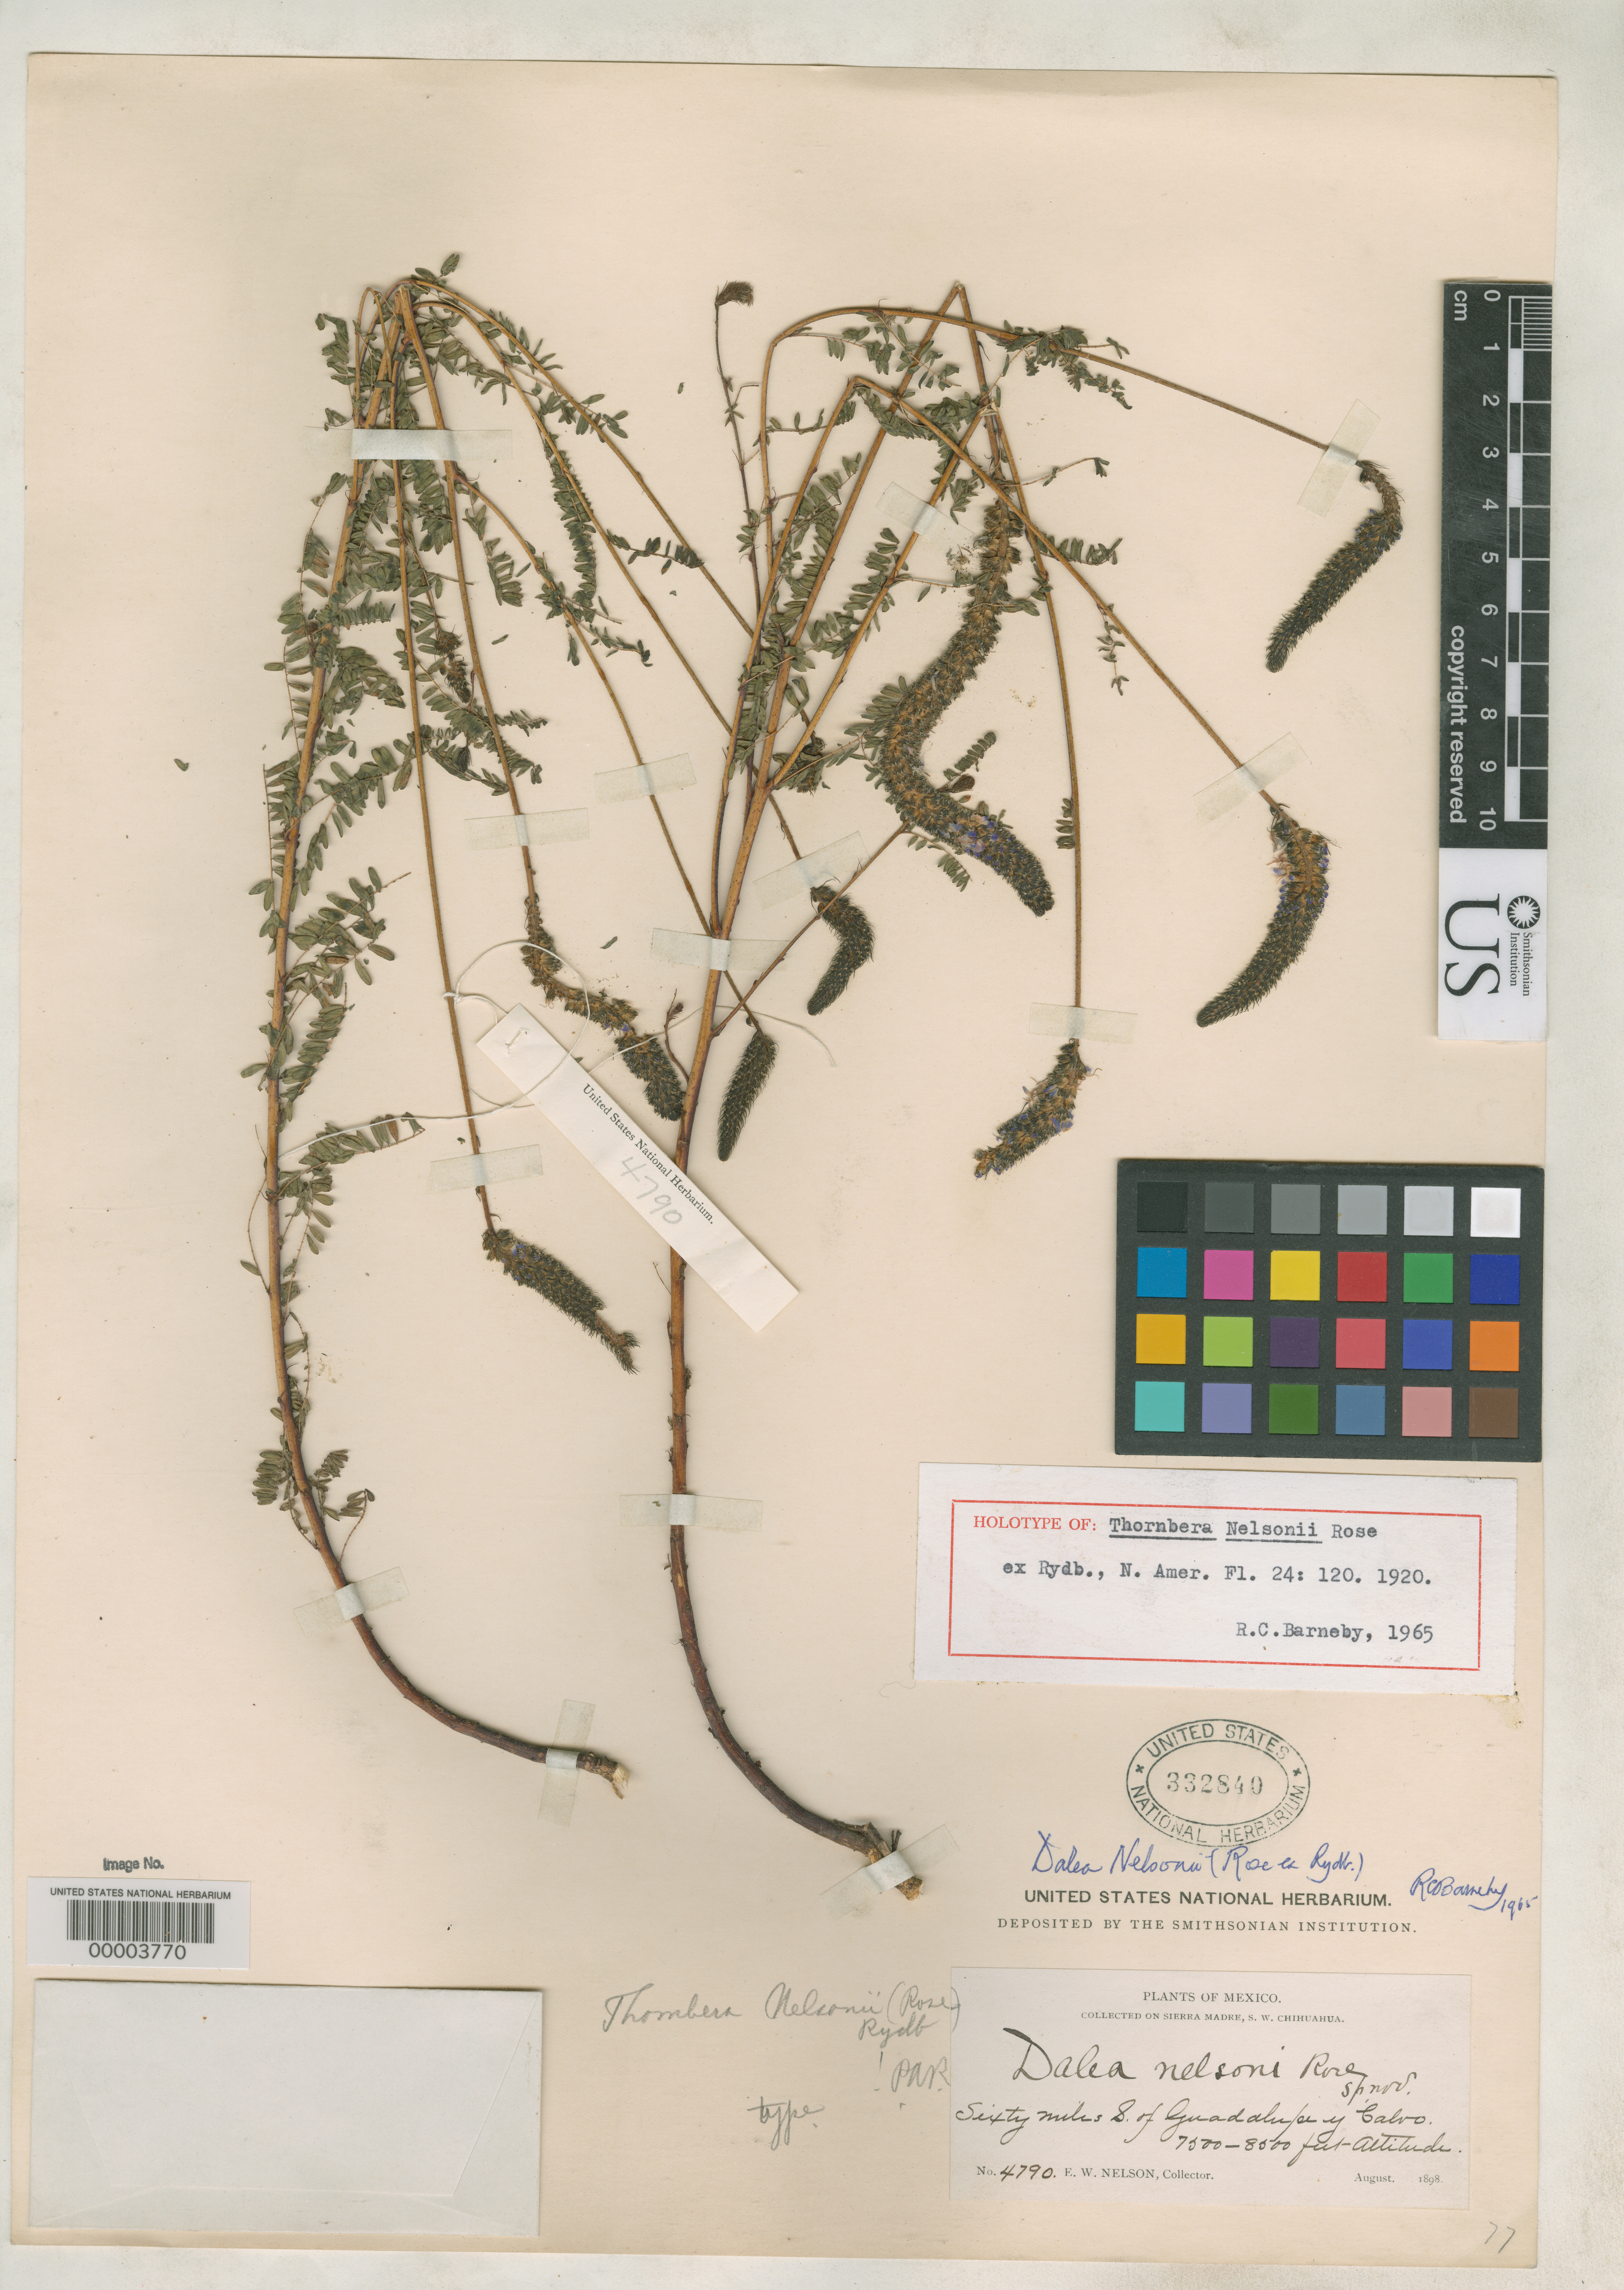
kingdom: Plantae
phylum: Tracheophyta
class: Magnoliopsida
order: Fabales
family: Fabaceae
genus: Thornbera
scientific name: Thornbera nelsonii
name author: Rose ex Rydb.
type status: Holotype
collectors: E. W. Nelson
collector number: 4790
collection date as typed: Aug 1898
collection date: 1898-08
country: Mexico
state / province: Chihuahua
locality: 60 mi. S of Guadalupe y Calvo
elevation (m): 2286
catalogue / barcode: US 332840